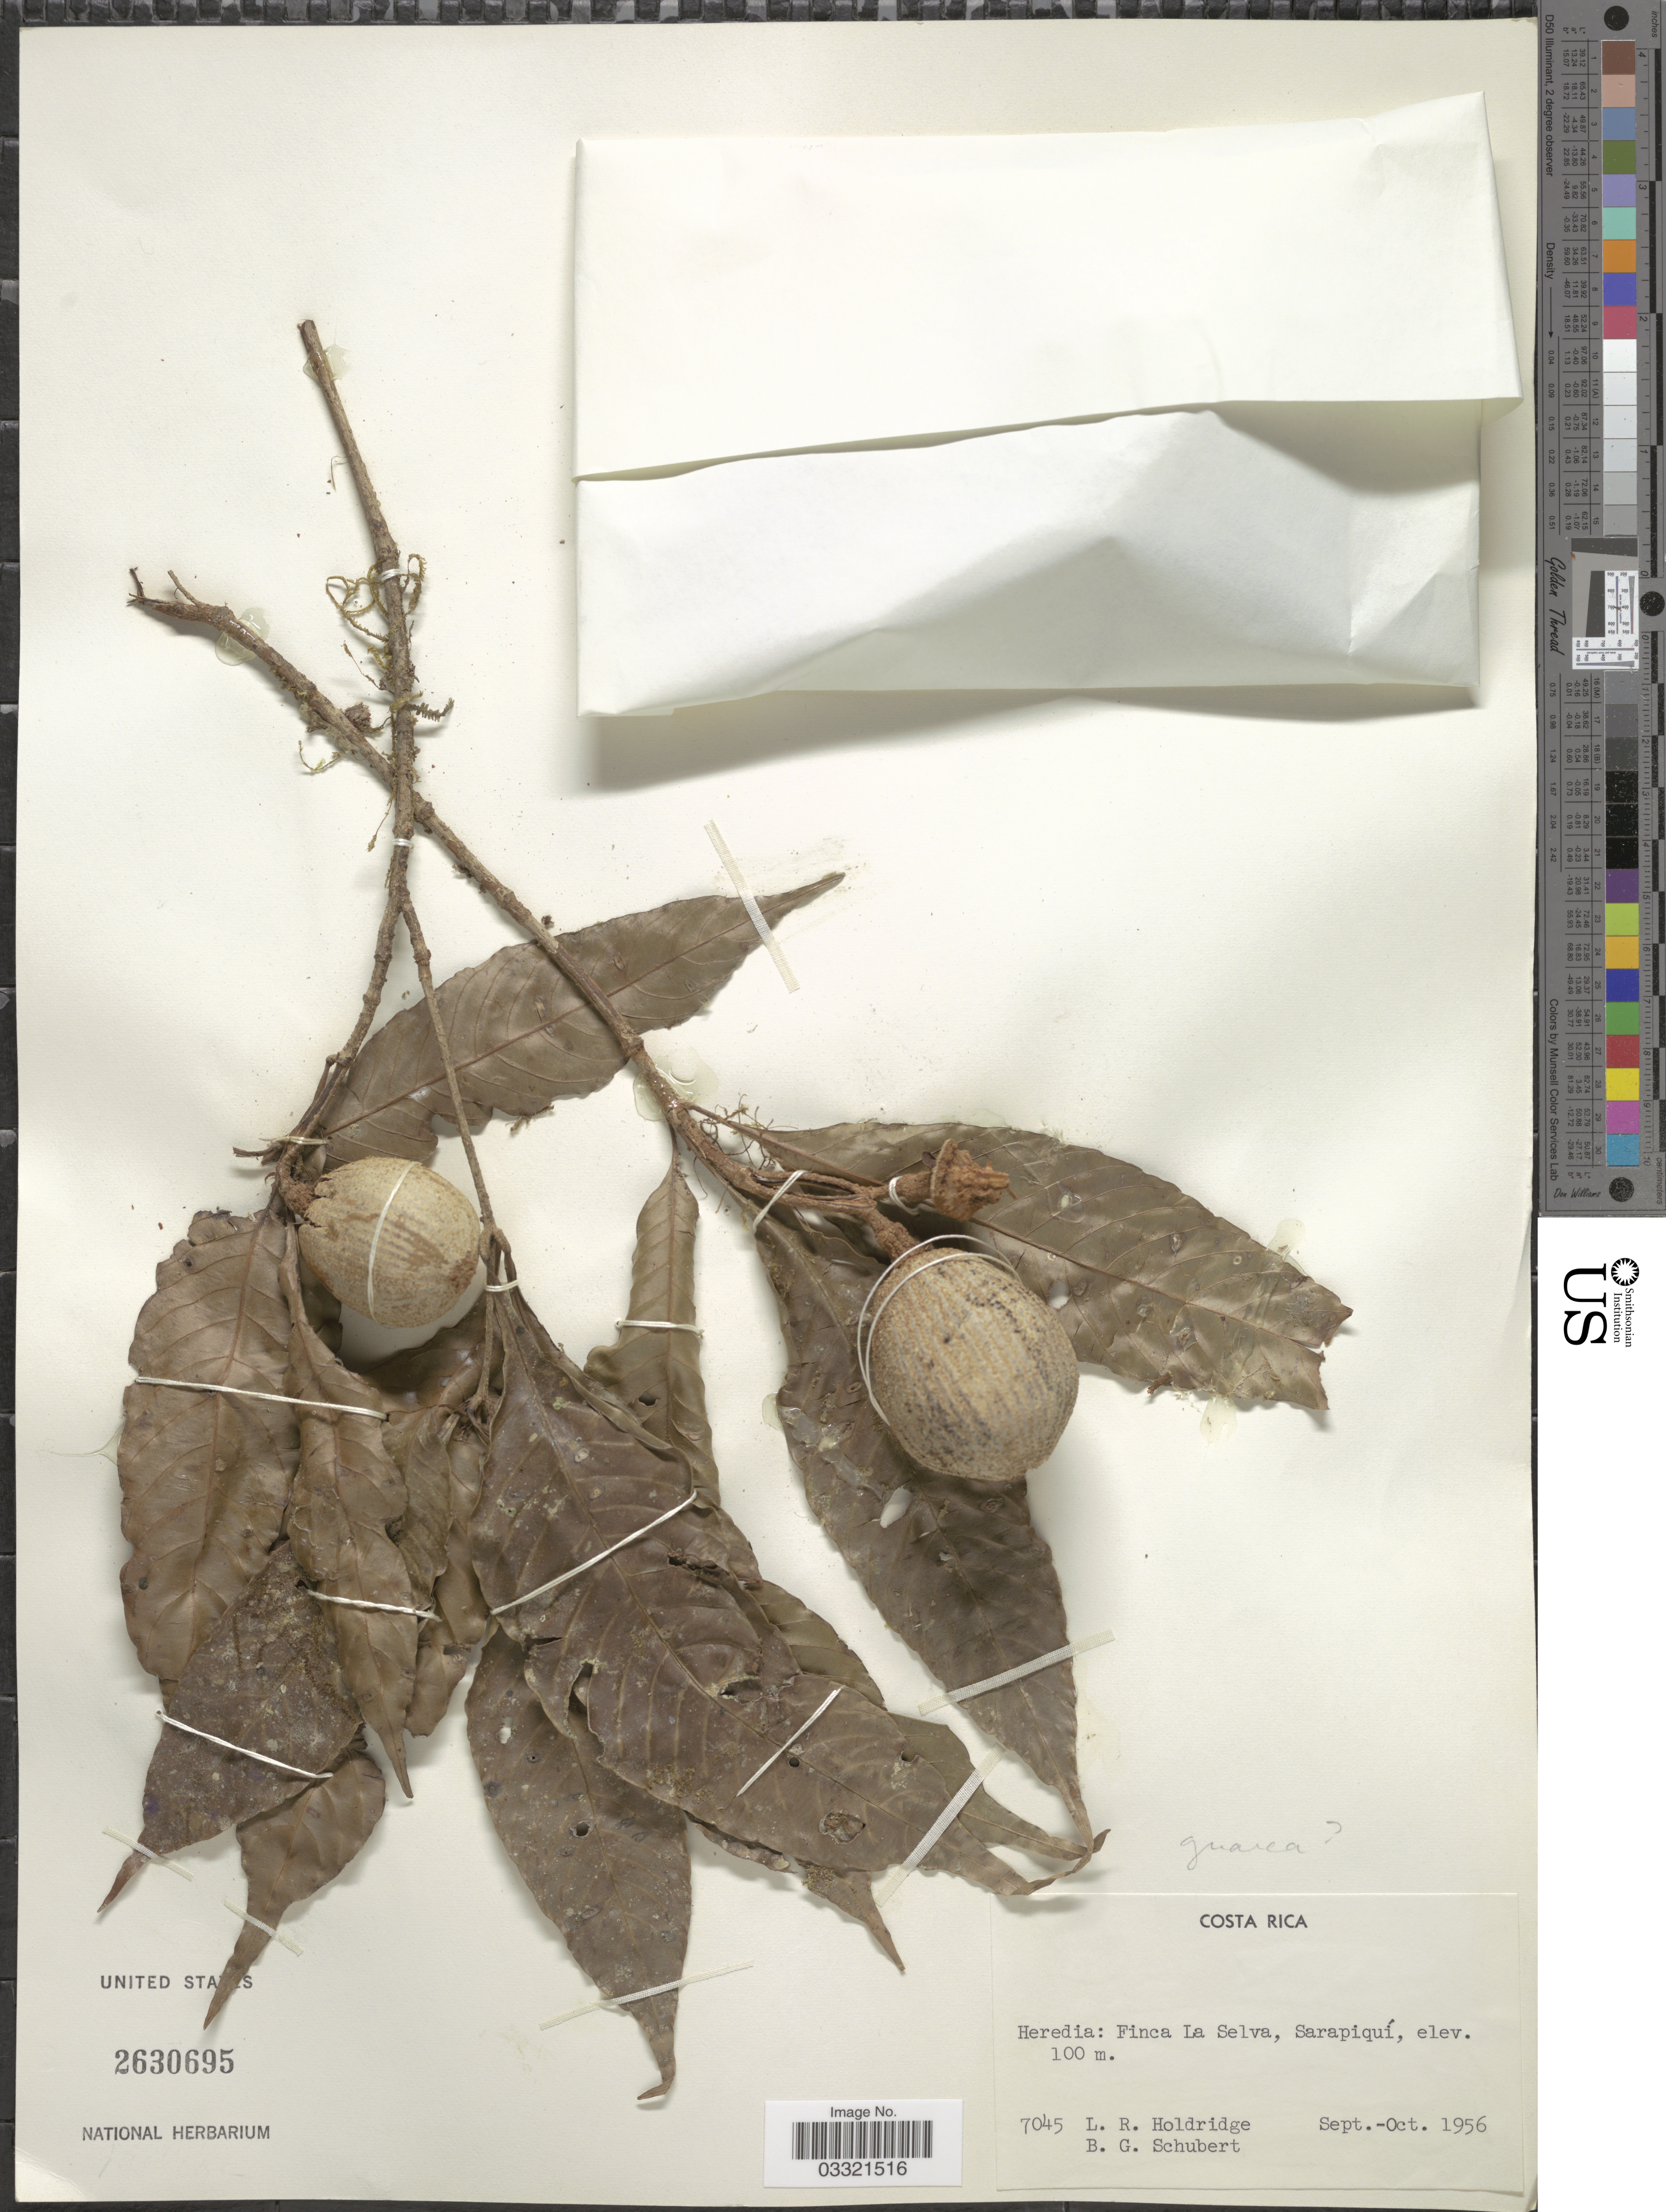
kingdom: Plantae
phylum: Tracheophyta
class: Magnoliopsida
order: Sapindales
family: Meliaceae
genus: Guarea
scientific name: Guarea sp.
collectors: L. Holdridge & B. Schubert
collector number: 7045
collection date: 1956-09/1956-10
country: Costa Rica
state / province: Heredia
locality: Finca La Selva, Sarapiquí.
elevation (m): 100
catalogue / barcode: US 2630695